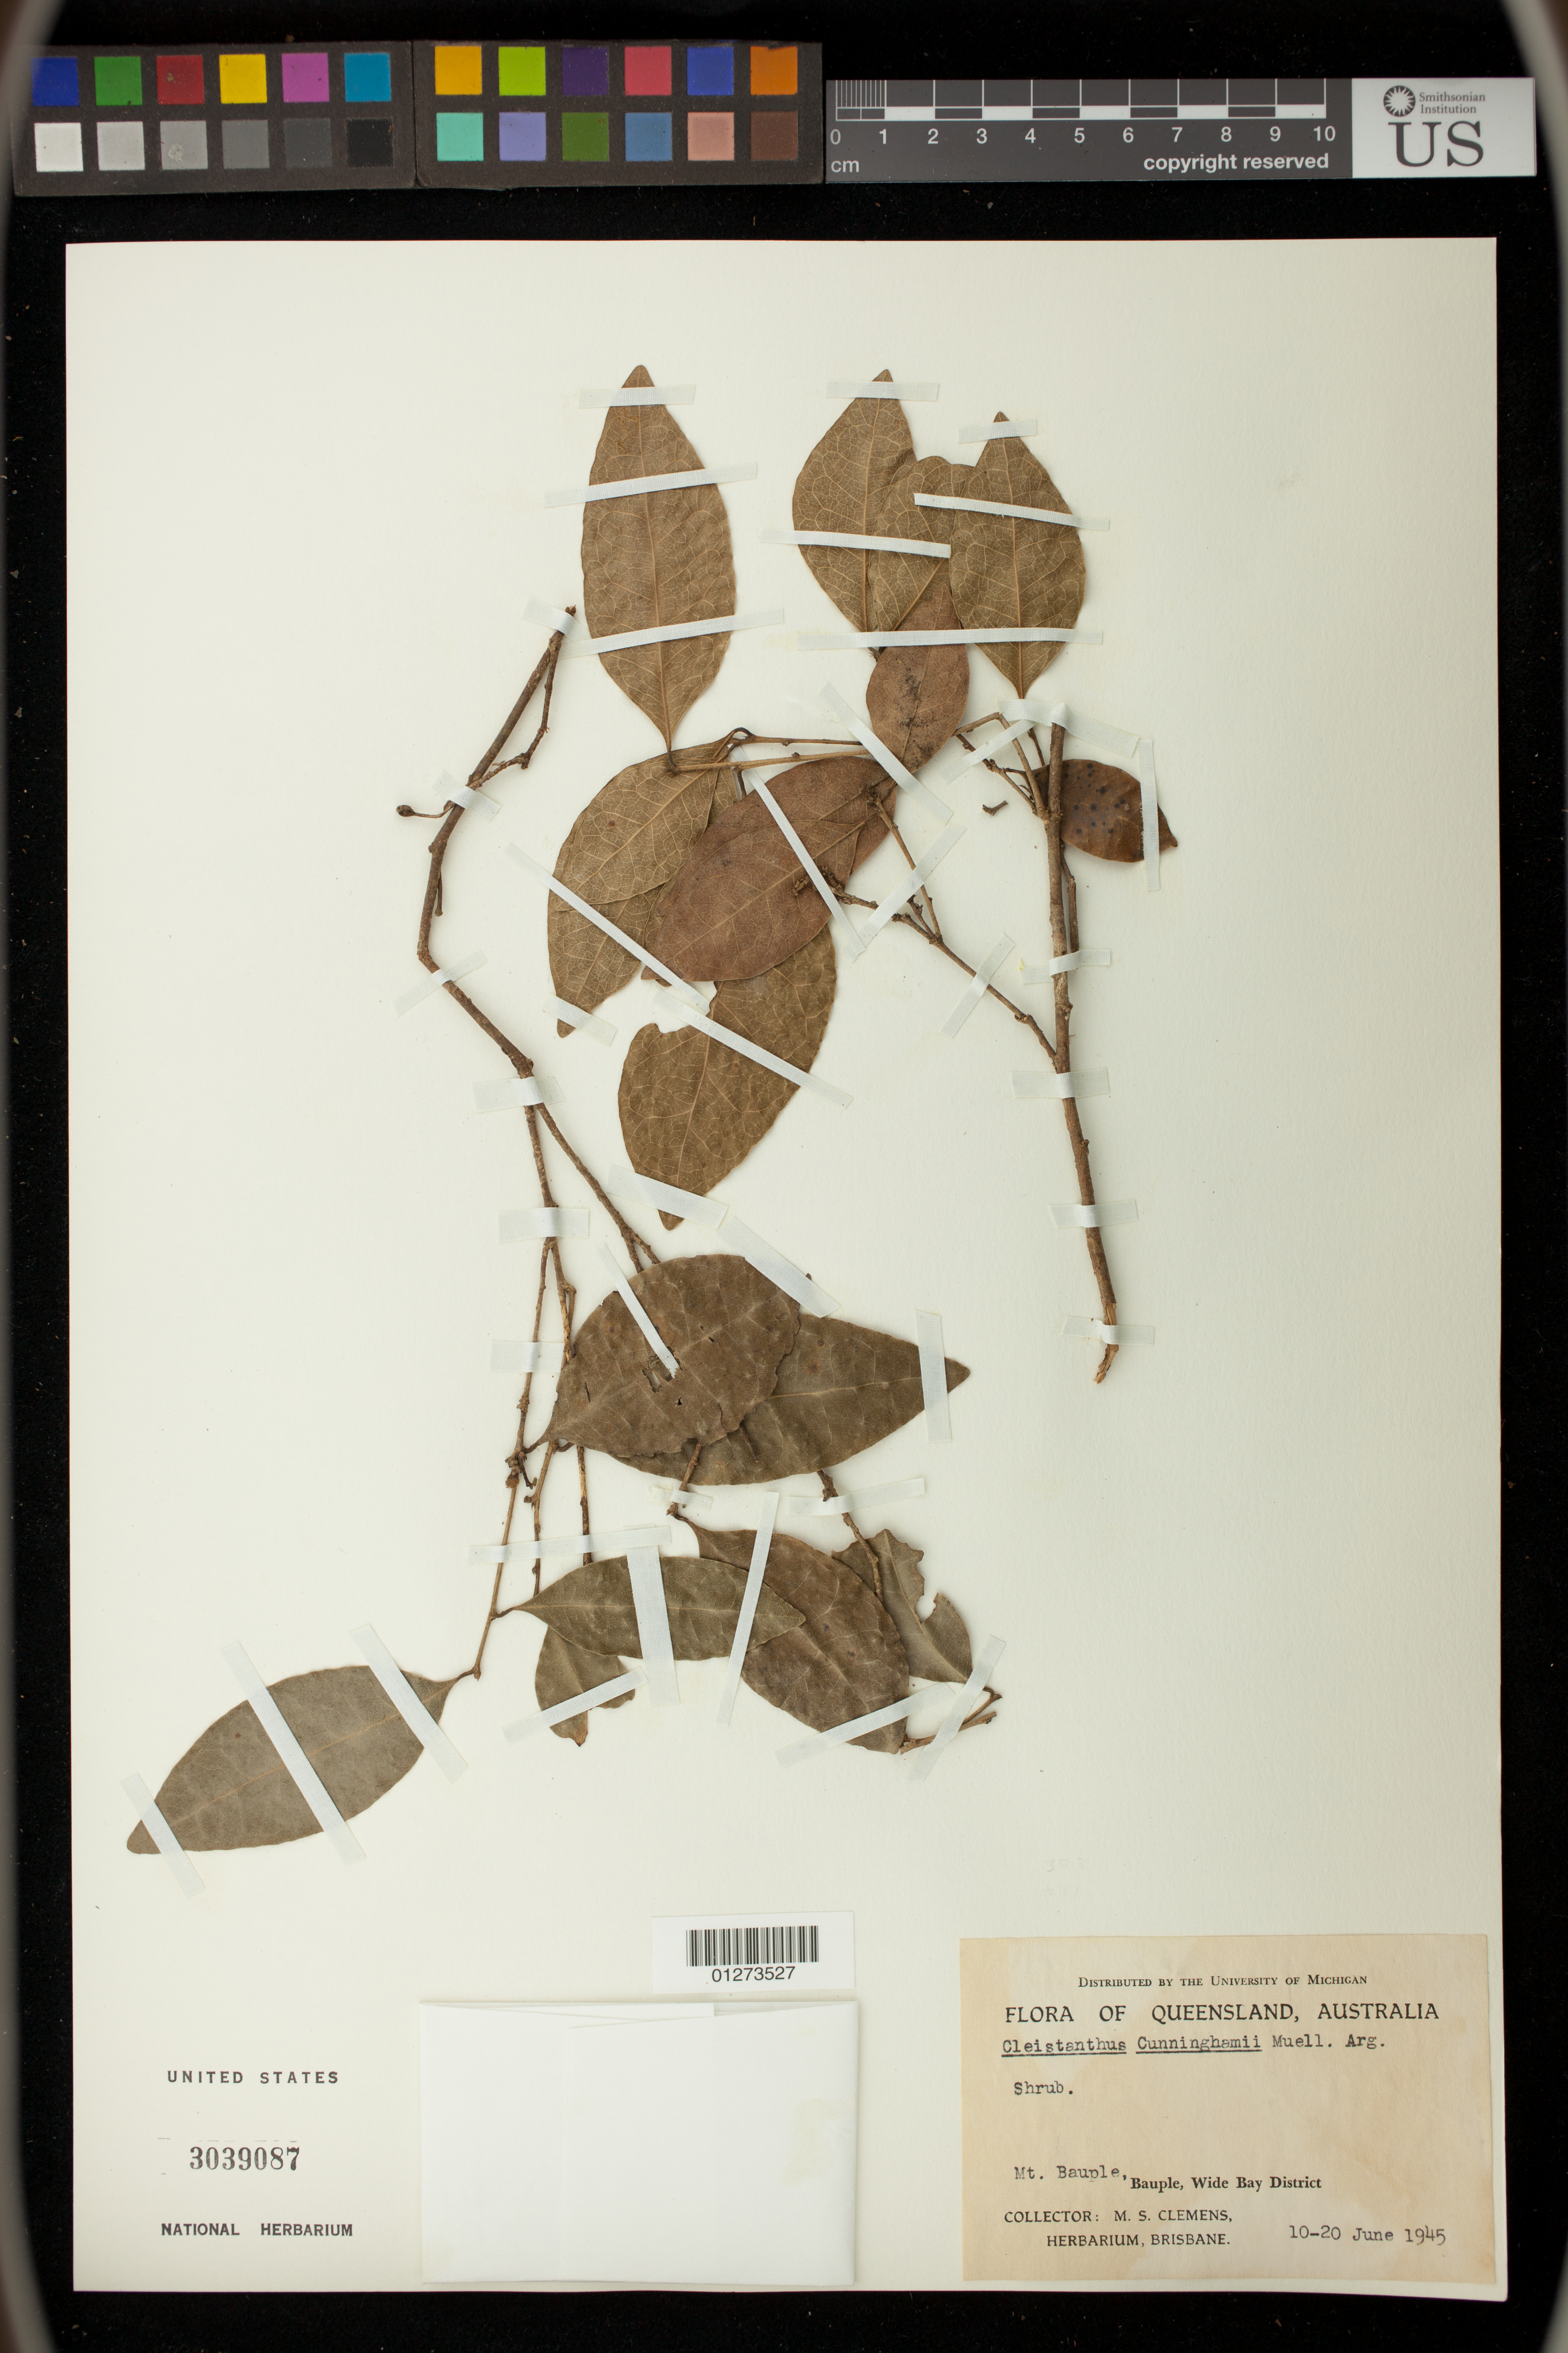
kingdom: Plantae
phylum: Tracheophyta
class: Magnoliopsida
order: Malpighiales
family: Phyllanthaceae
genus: Cleistanthus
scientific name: Cleistanthus cunninghamii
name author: (Müll. Arg.) Müll. Arg.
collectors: M. S. Clemens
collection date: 1945-06-10/1945-06-20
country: Australia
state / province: Queensland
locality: Mt. Bauple, Bauple, Wide Bay District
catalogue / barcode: US 3039087